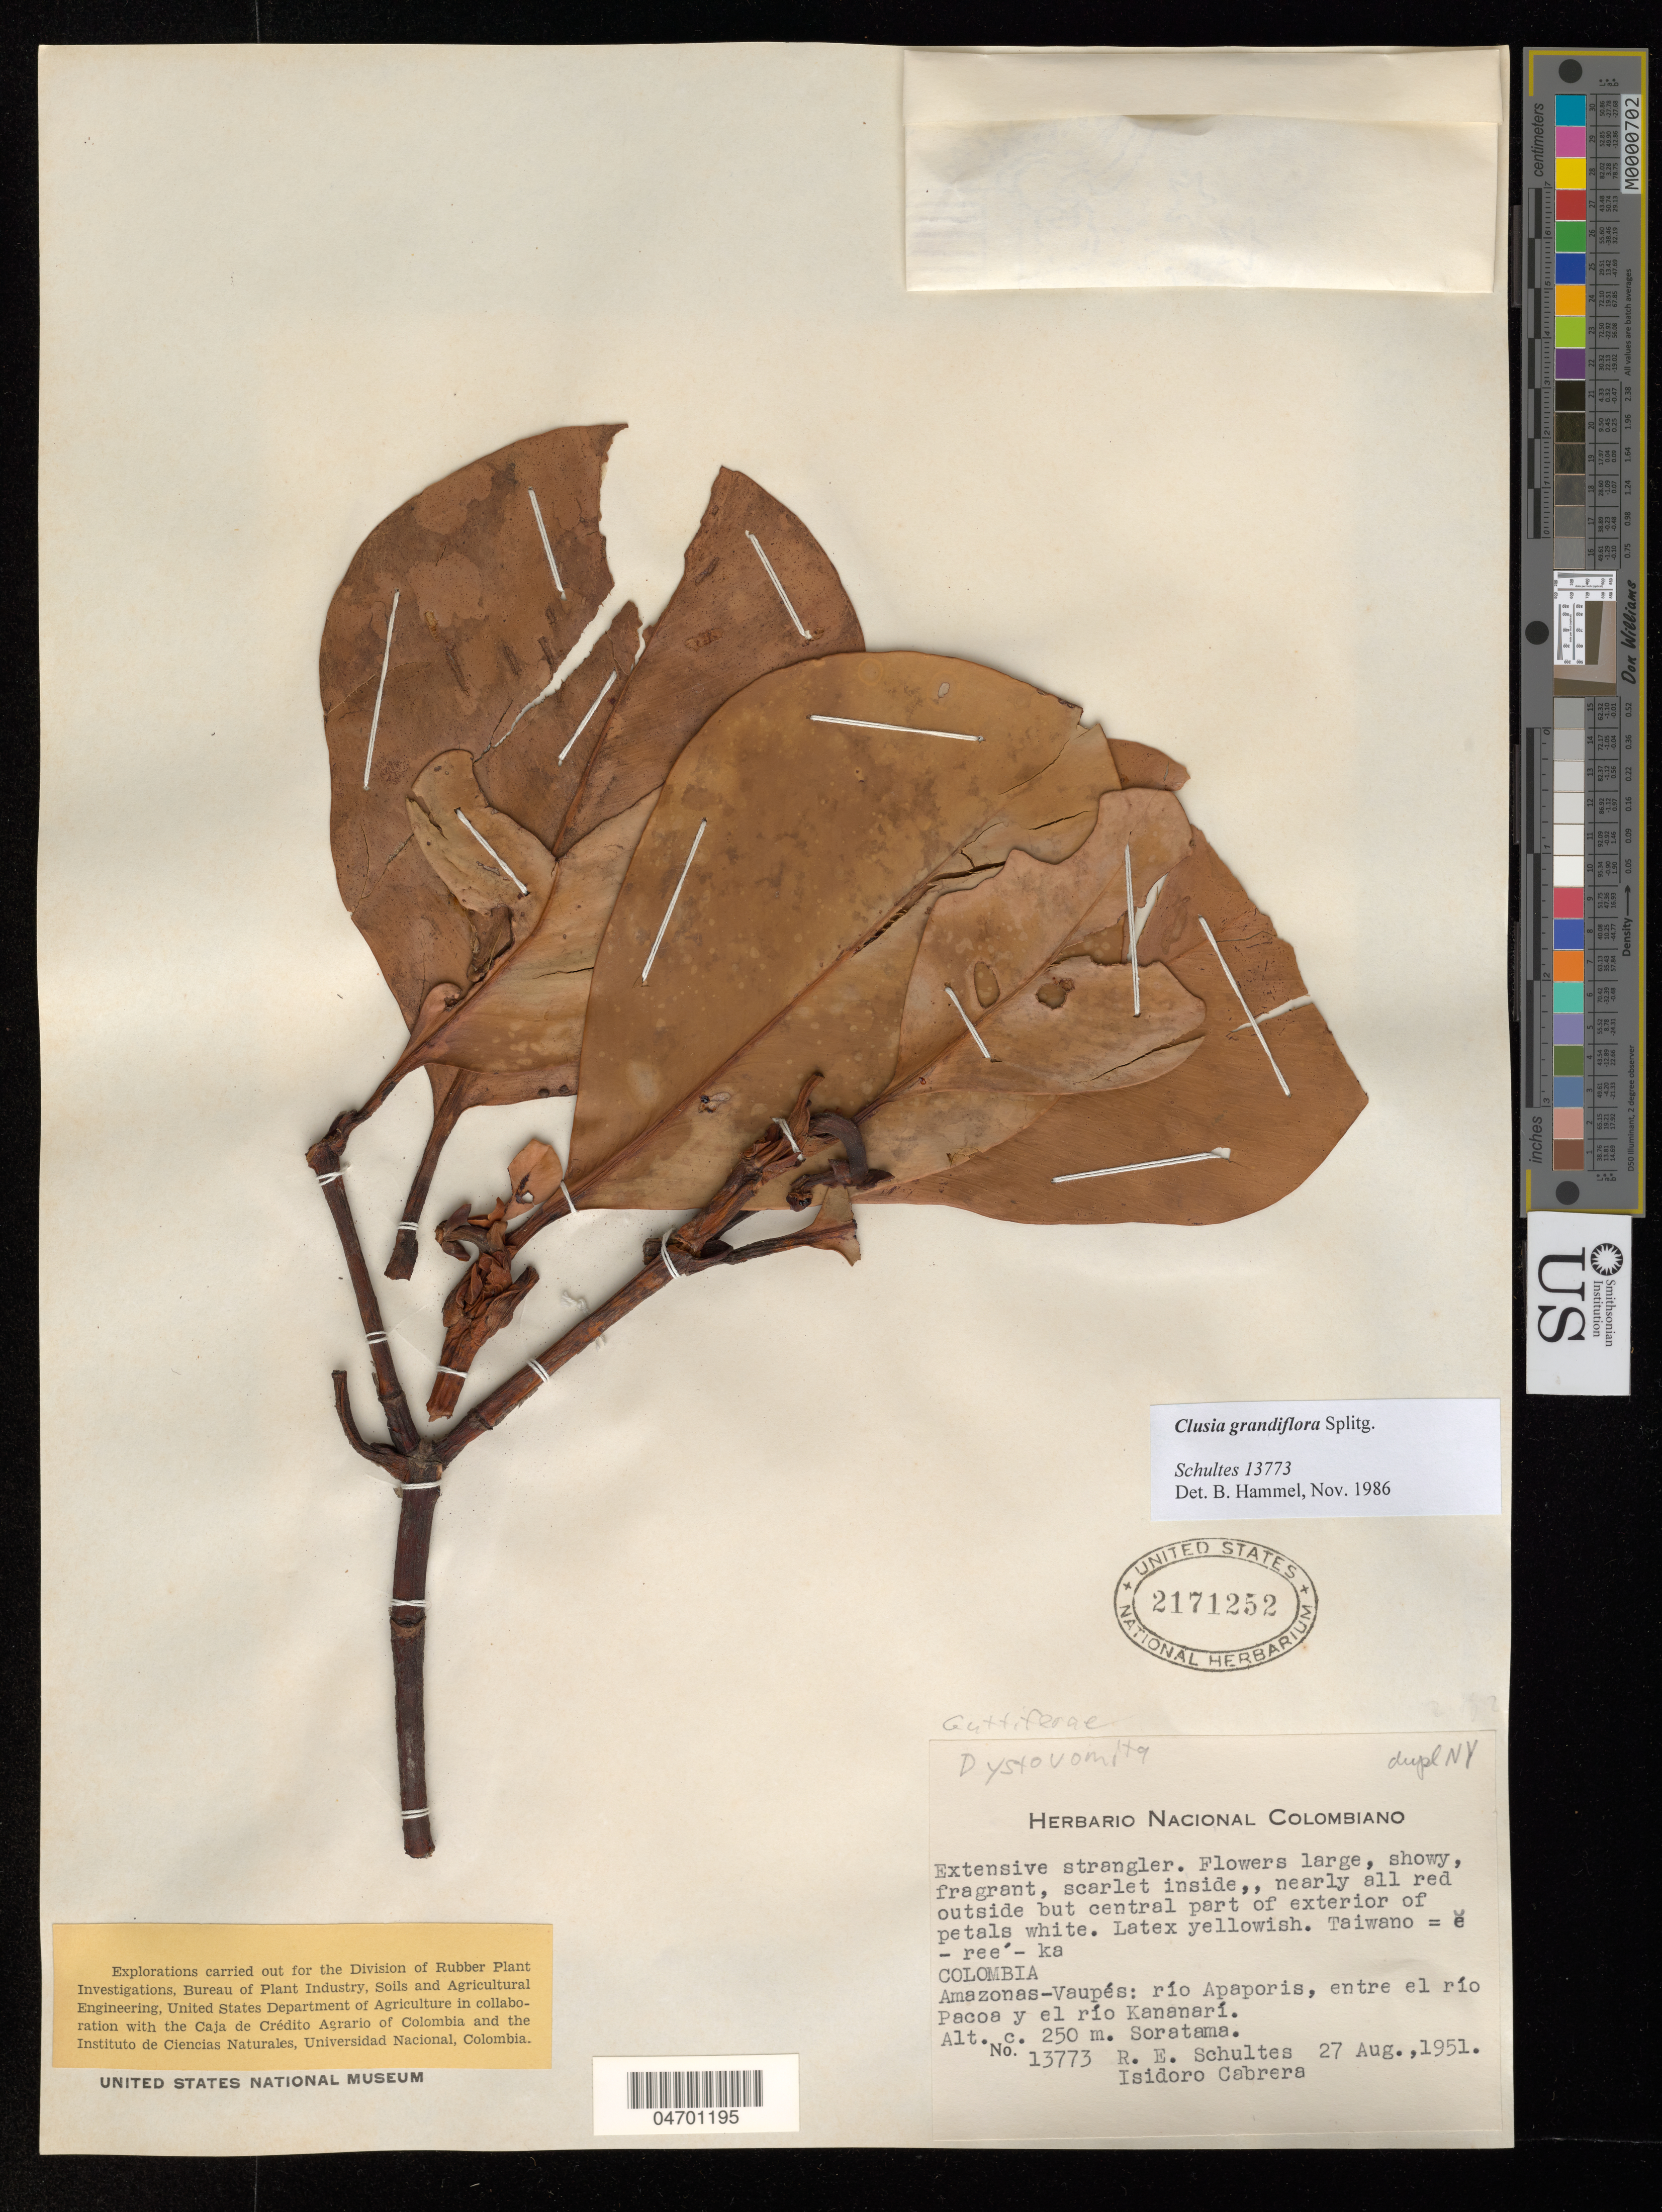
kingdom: Plantae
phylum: Tracheophyta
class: Magnoliopsida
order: Malpighiales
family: Clusiaceae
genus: Clusia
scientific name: Clusia grandiflora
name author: Splitg.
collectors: R. E. Schultes & I. Cabrera R.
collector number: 13773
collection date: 1951-08-27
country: Colombia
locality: Amazonas-Vaupés. río Apaporis: entre el río Pacoa y el río Kananarí. Soratama.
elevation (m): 250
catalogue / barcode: US 2171252